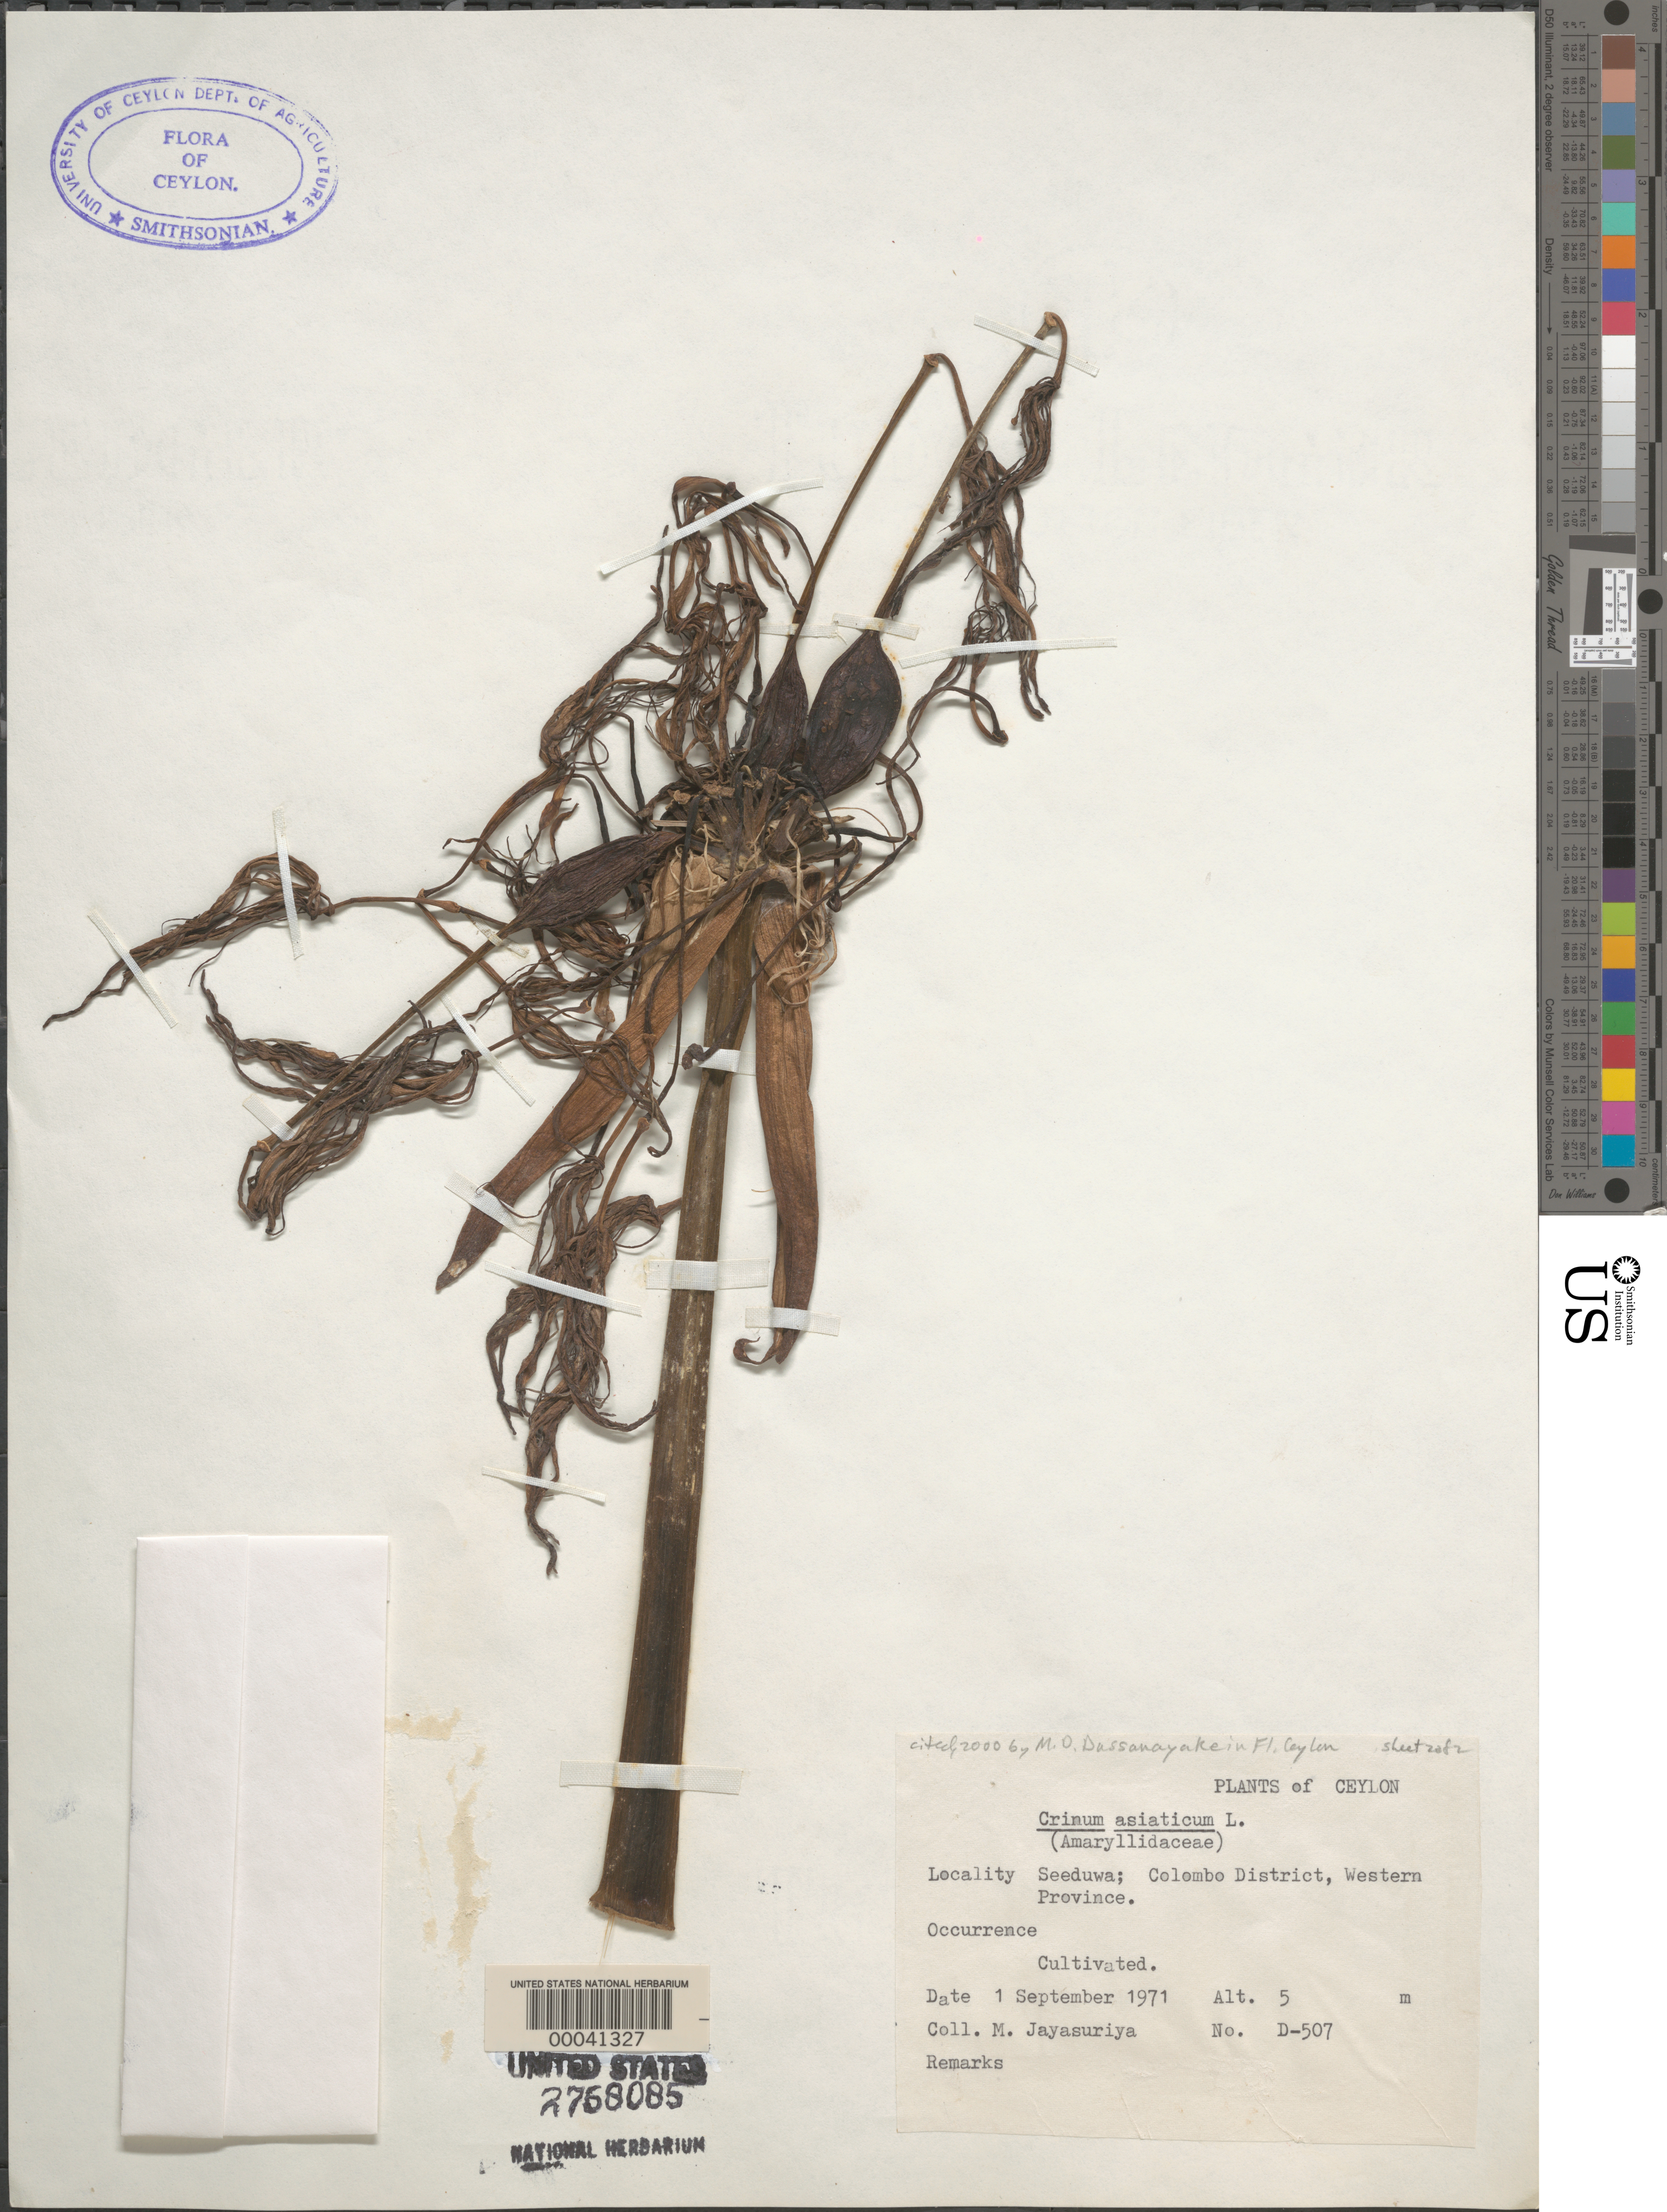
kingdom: Plantae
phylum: Tracheophyta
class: Liliopsida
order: Asparagales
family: Amaryllidaceae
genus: Crinum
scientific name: Crinum asiaticum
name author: L.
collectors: A. H. Jayasuriya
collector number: D-507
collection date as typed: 01 Sep 1971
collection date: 1971-09-01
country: Sri Lanka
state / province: Western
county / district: Colombo Dist.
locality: Seeduwa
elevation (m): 5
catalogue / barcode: US 2768085